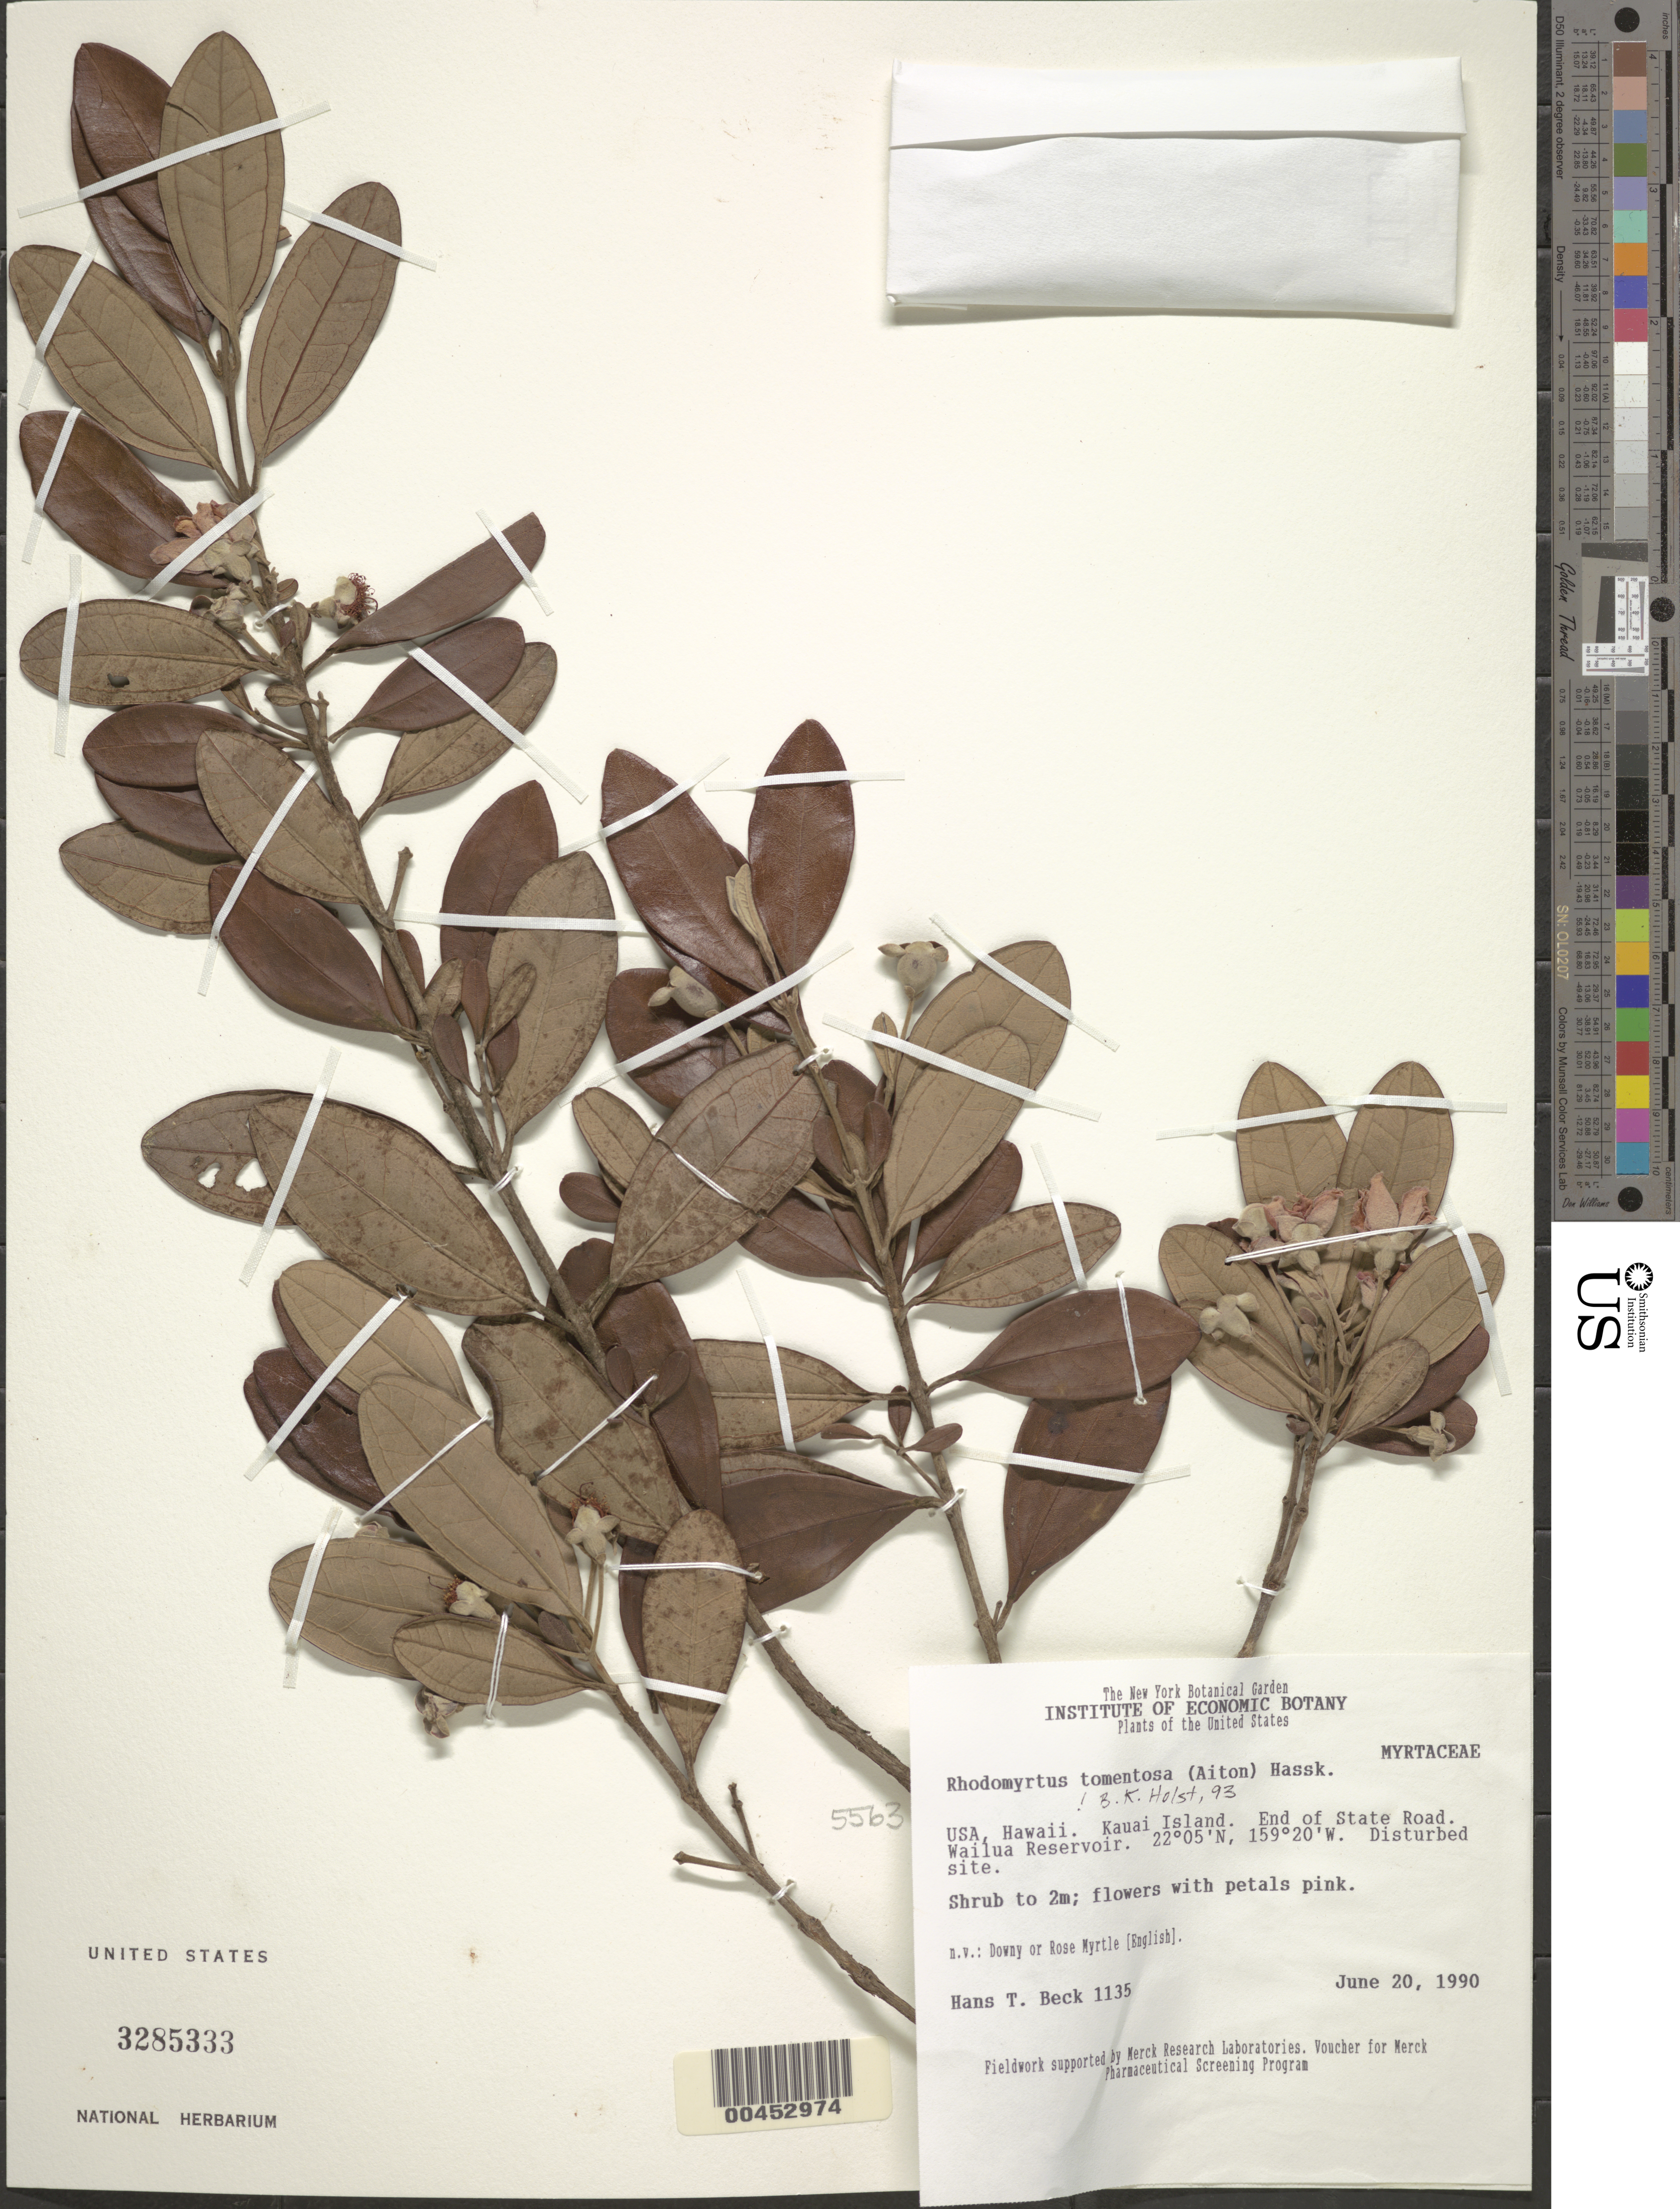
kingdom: Plantae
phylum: Tracheophyta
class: Magnoliopsida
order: Myrtales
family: Myrtaceae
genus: Rhodomyrtus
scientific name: Rhodomyrtus tomentosa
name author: (Aiton) Hassk.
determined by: Holst, Bruce K.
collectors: H. T. Beck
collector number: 1135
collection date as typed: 20 Jun 1990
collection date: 1990-06-20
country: United States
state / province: Hawaii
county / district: Kauai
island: Kaua'i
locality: End of State Rd, Wailua Reservoir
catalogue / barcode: US 3285333